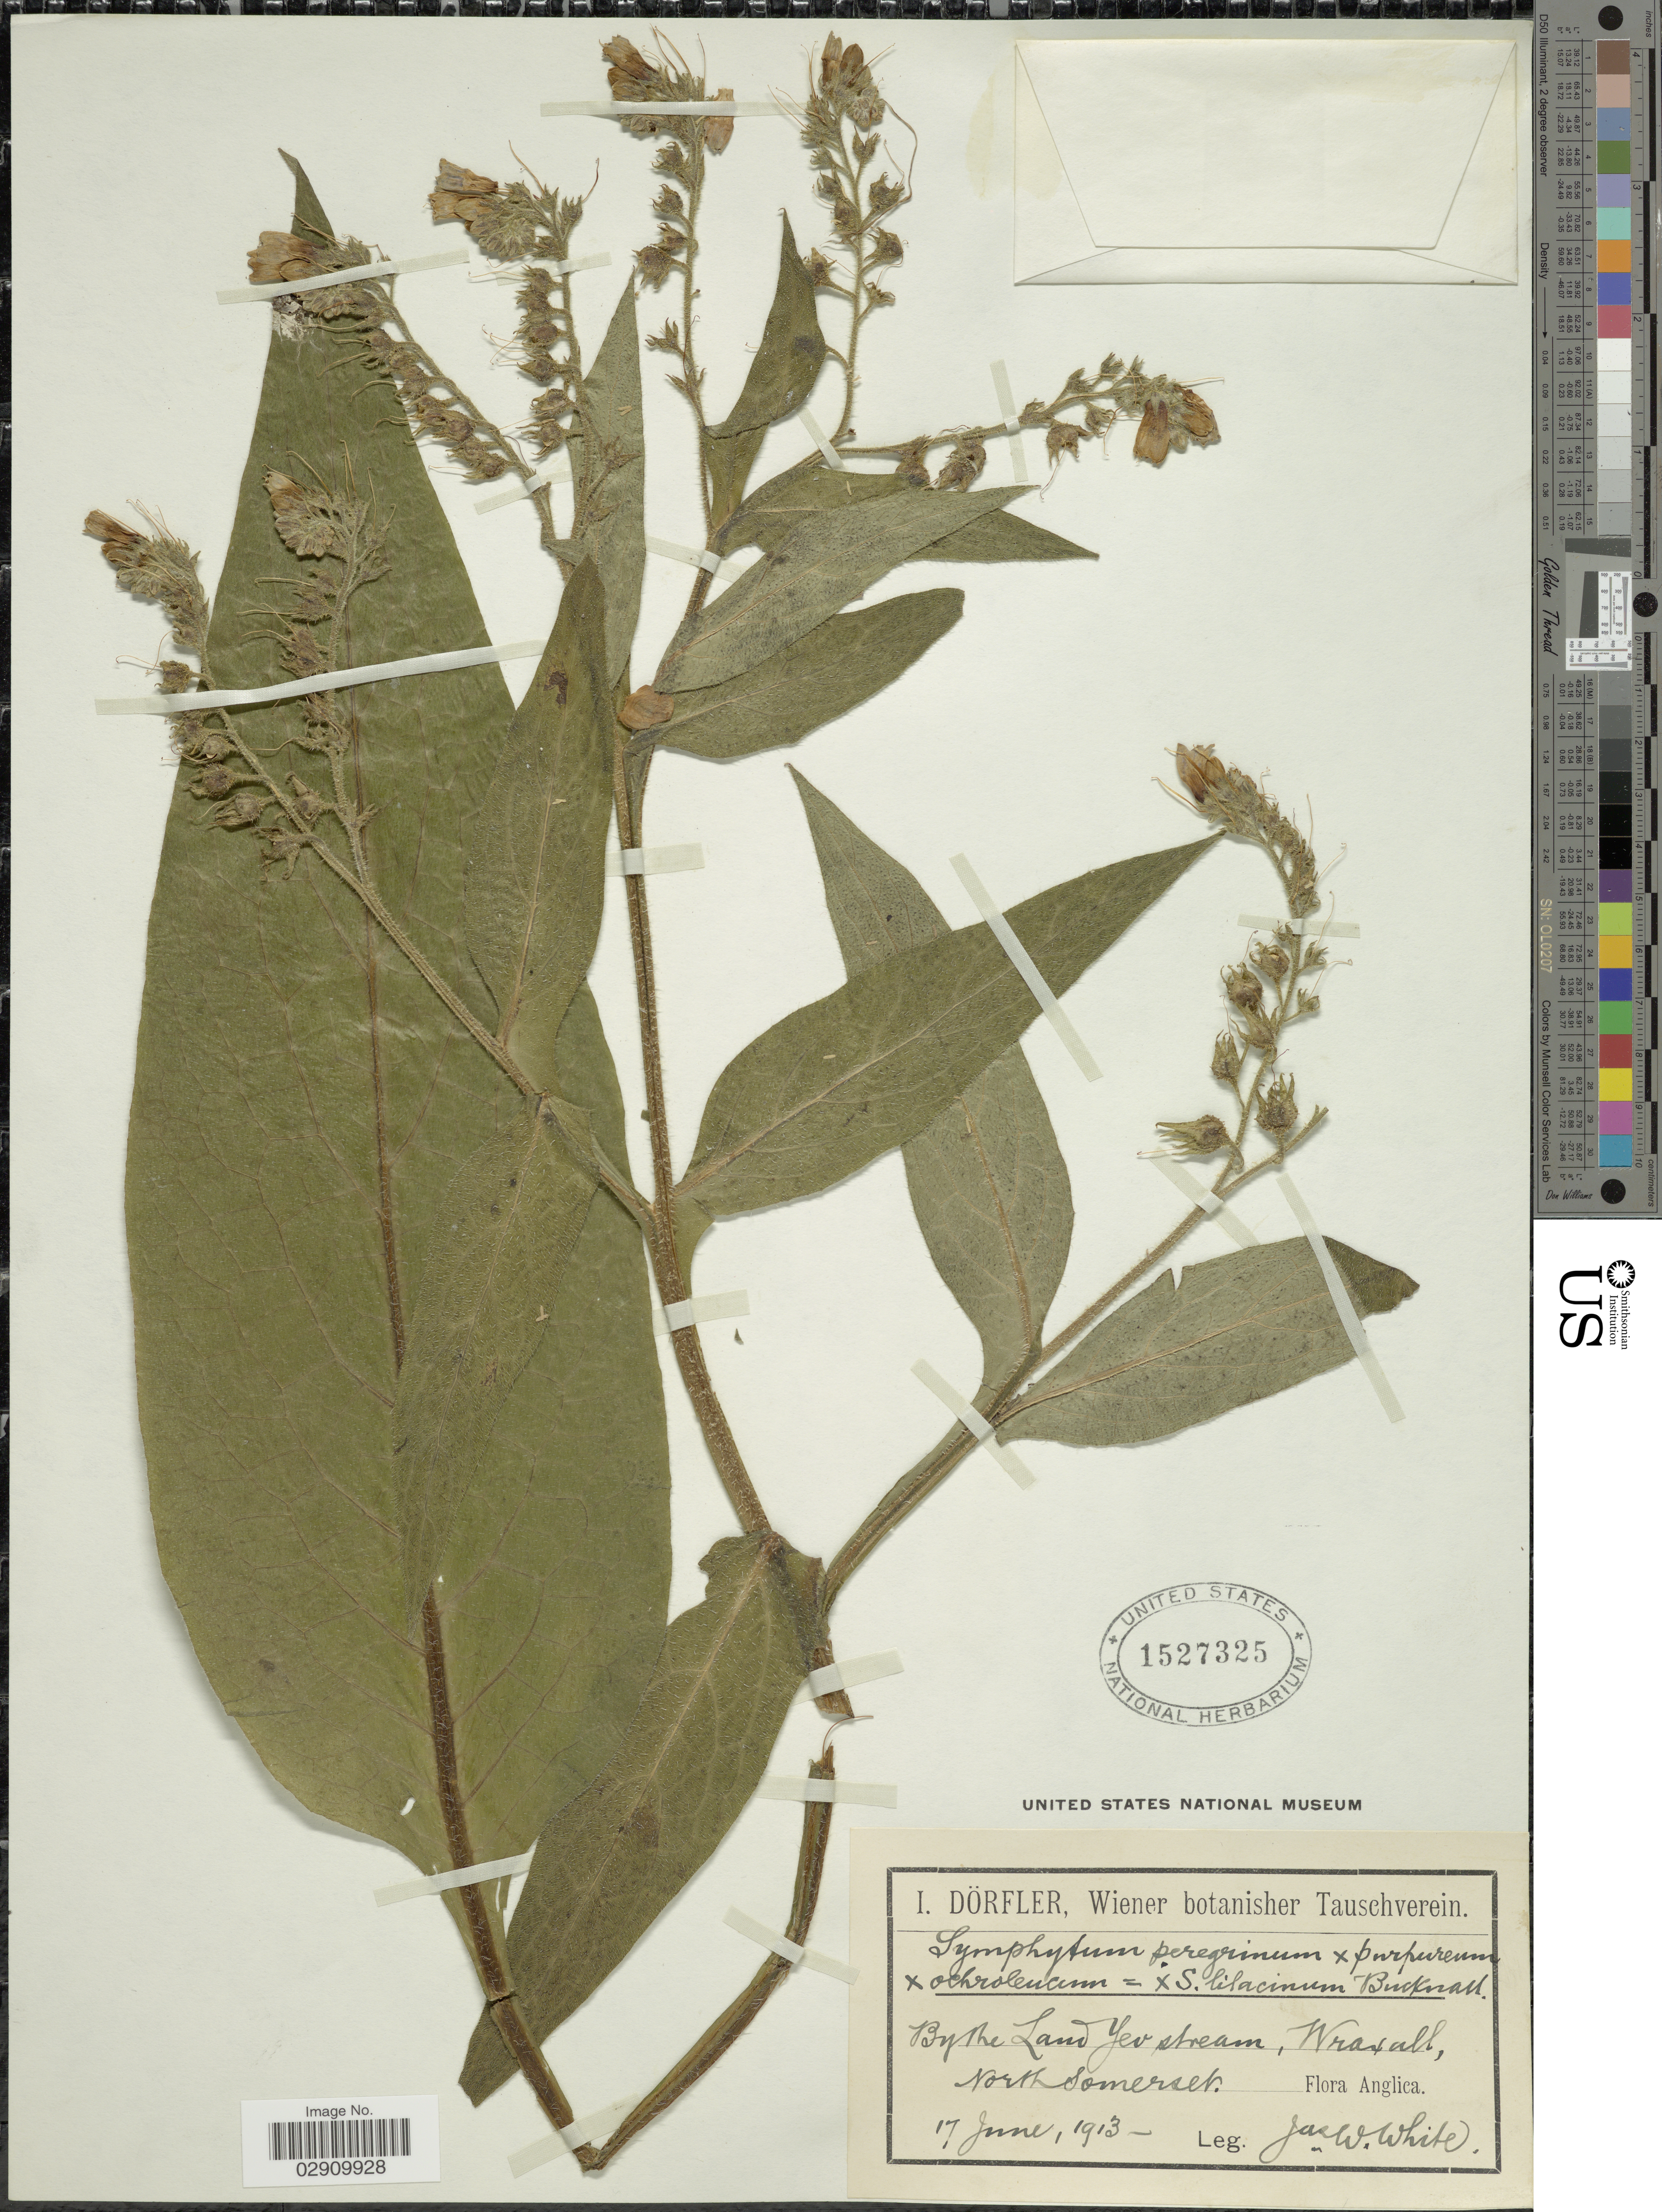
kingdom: Plantae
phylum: Tracheophyta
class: Magnoliopsida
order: Boraginales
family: Boraginaceae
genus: Symphytum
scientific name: Symphytum peregrinum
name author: Ledeb.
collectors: W. White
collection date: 1913-06-17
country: Bermuda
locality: By the Land Yev Stream, Wraxall, North Somerset, Angelica.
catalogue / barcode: US 1527325